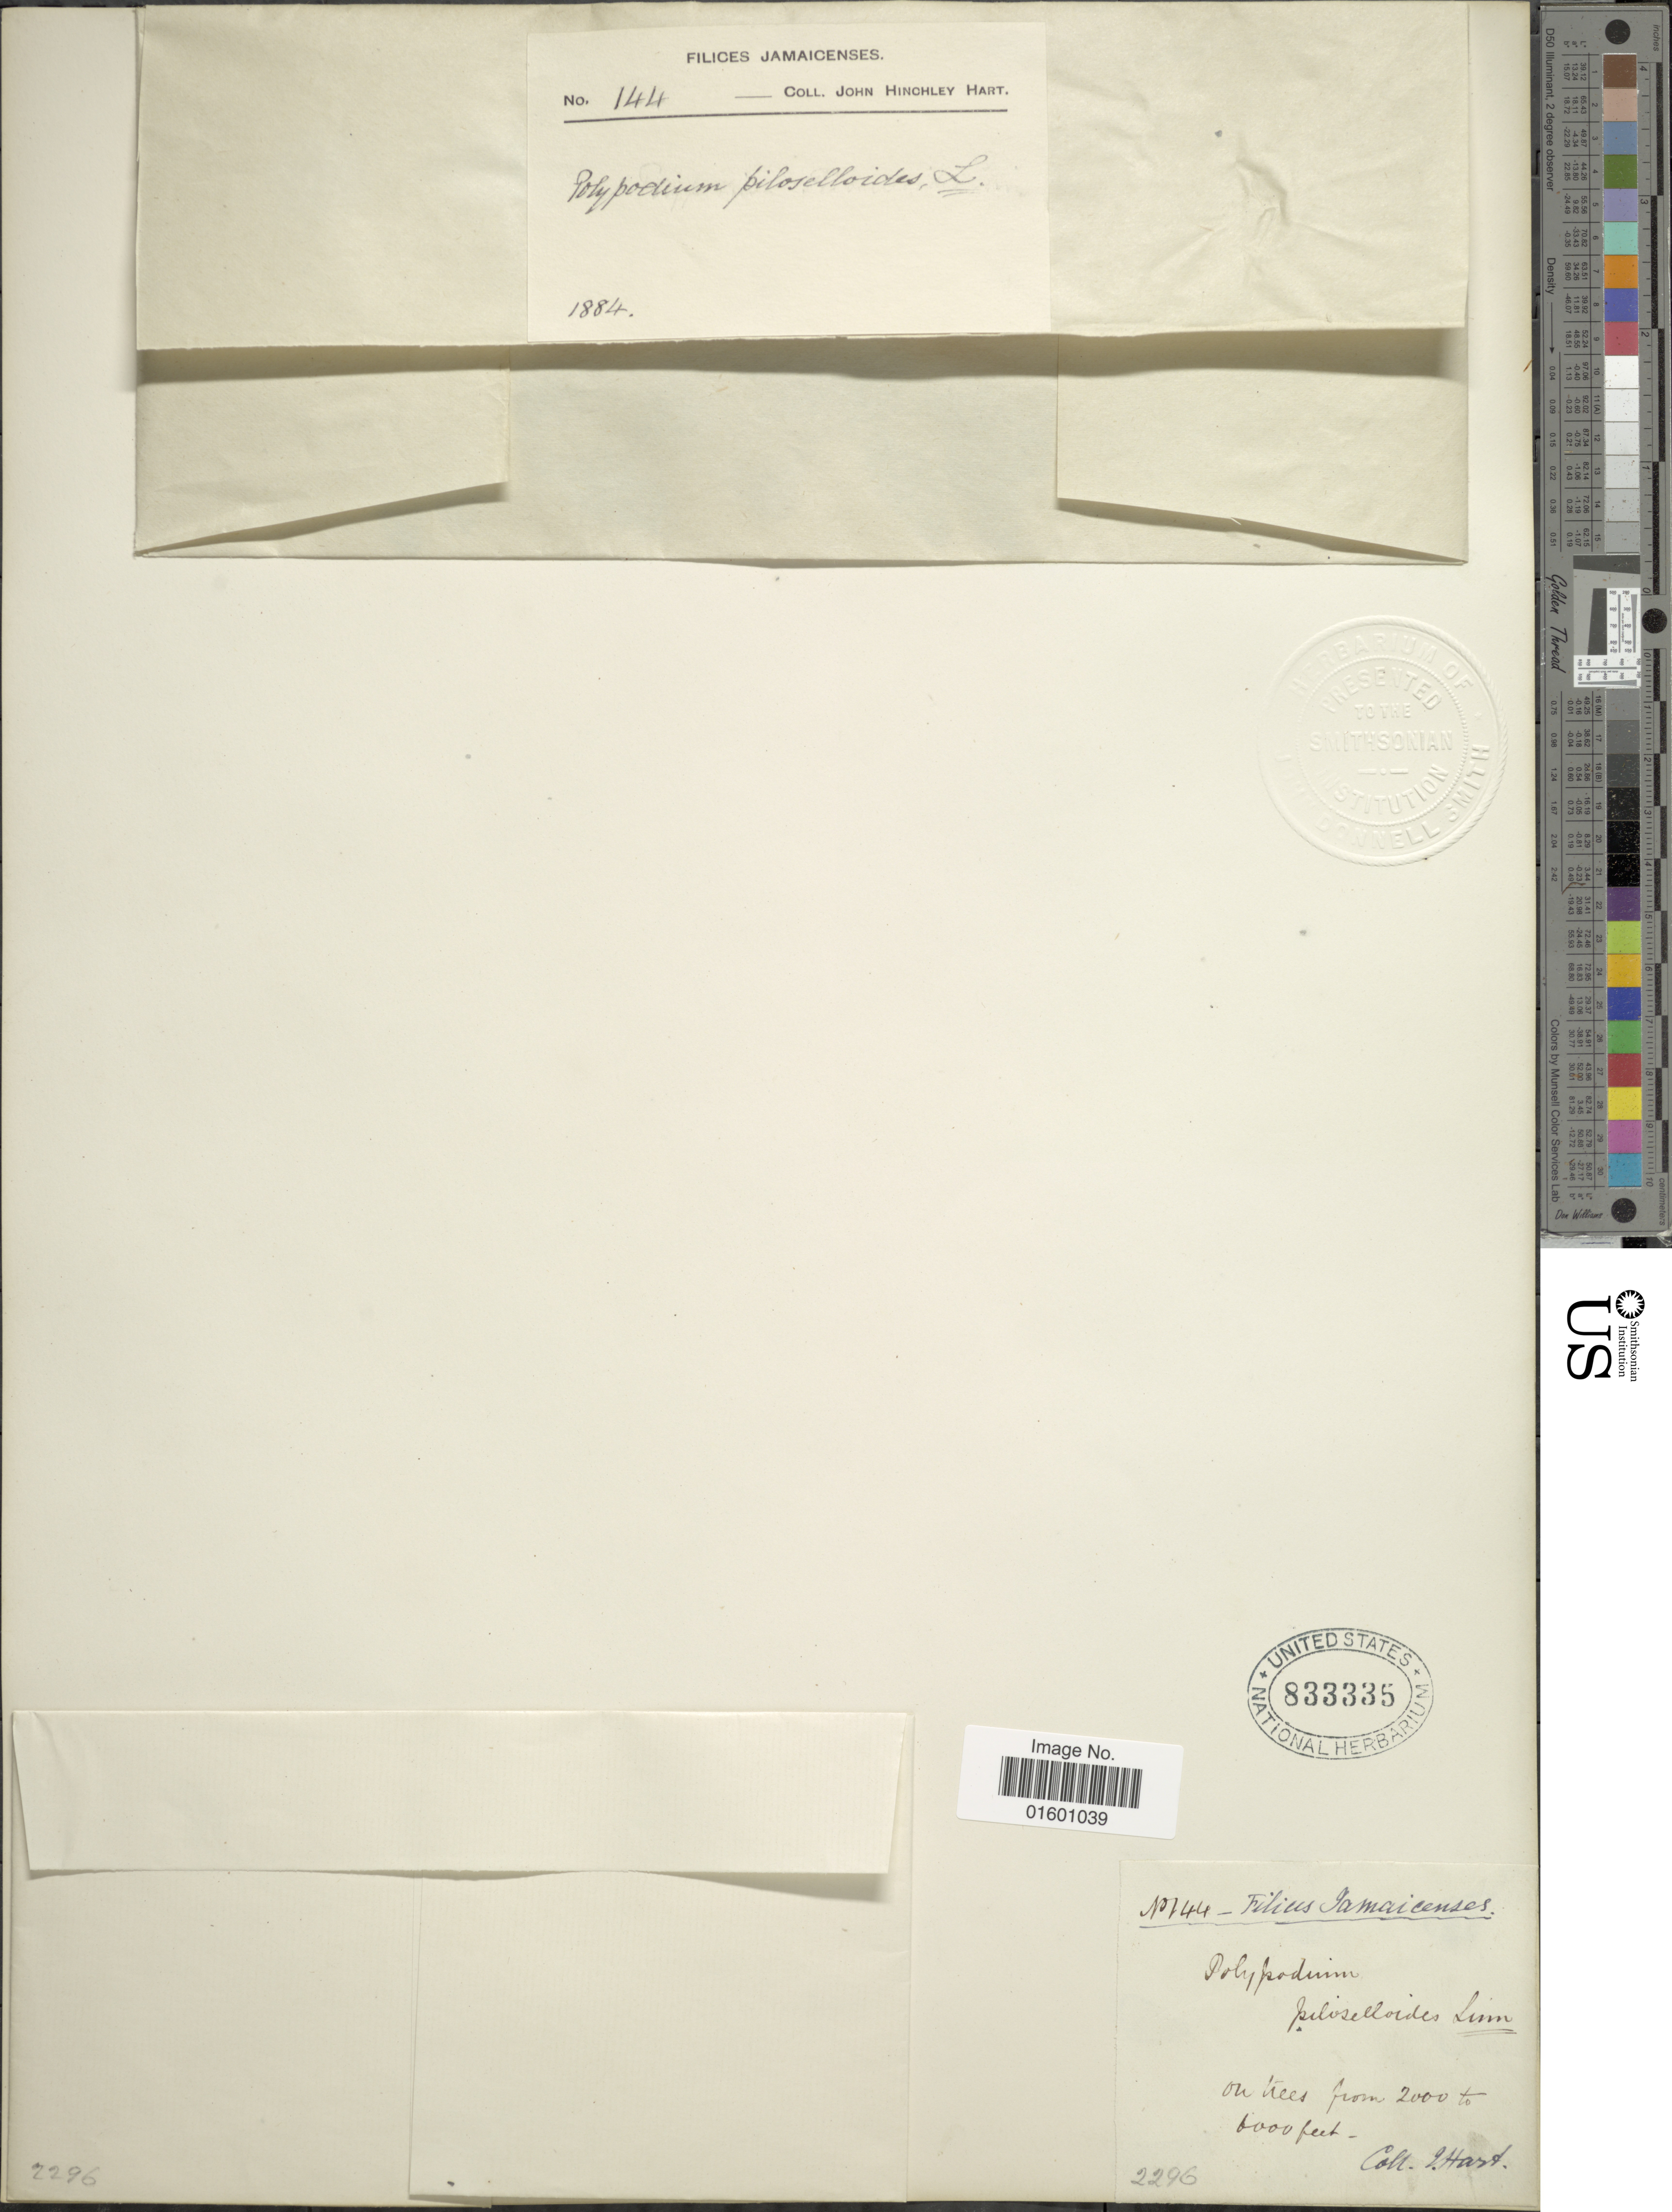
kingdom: Plantae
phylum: Tracheophyta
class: Polypodiopsida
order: Polypodiales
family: Polypodiaceae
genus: Microgramma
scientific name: Microgramma piloselloides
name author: (L.) Copel.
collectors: J. H. Hart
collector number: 144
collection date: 1884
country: Jamaica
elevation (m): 610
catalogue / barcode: US 833335